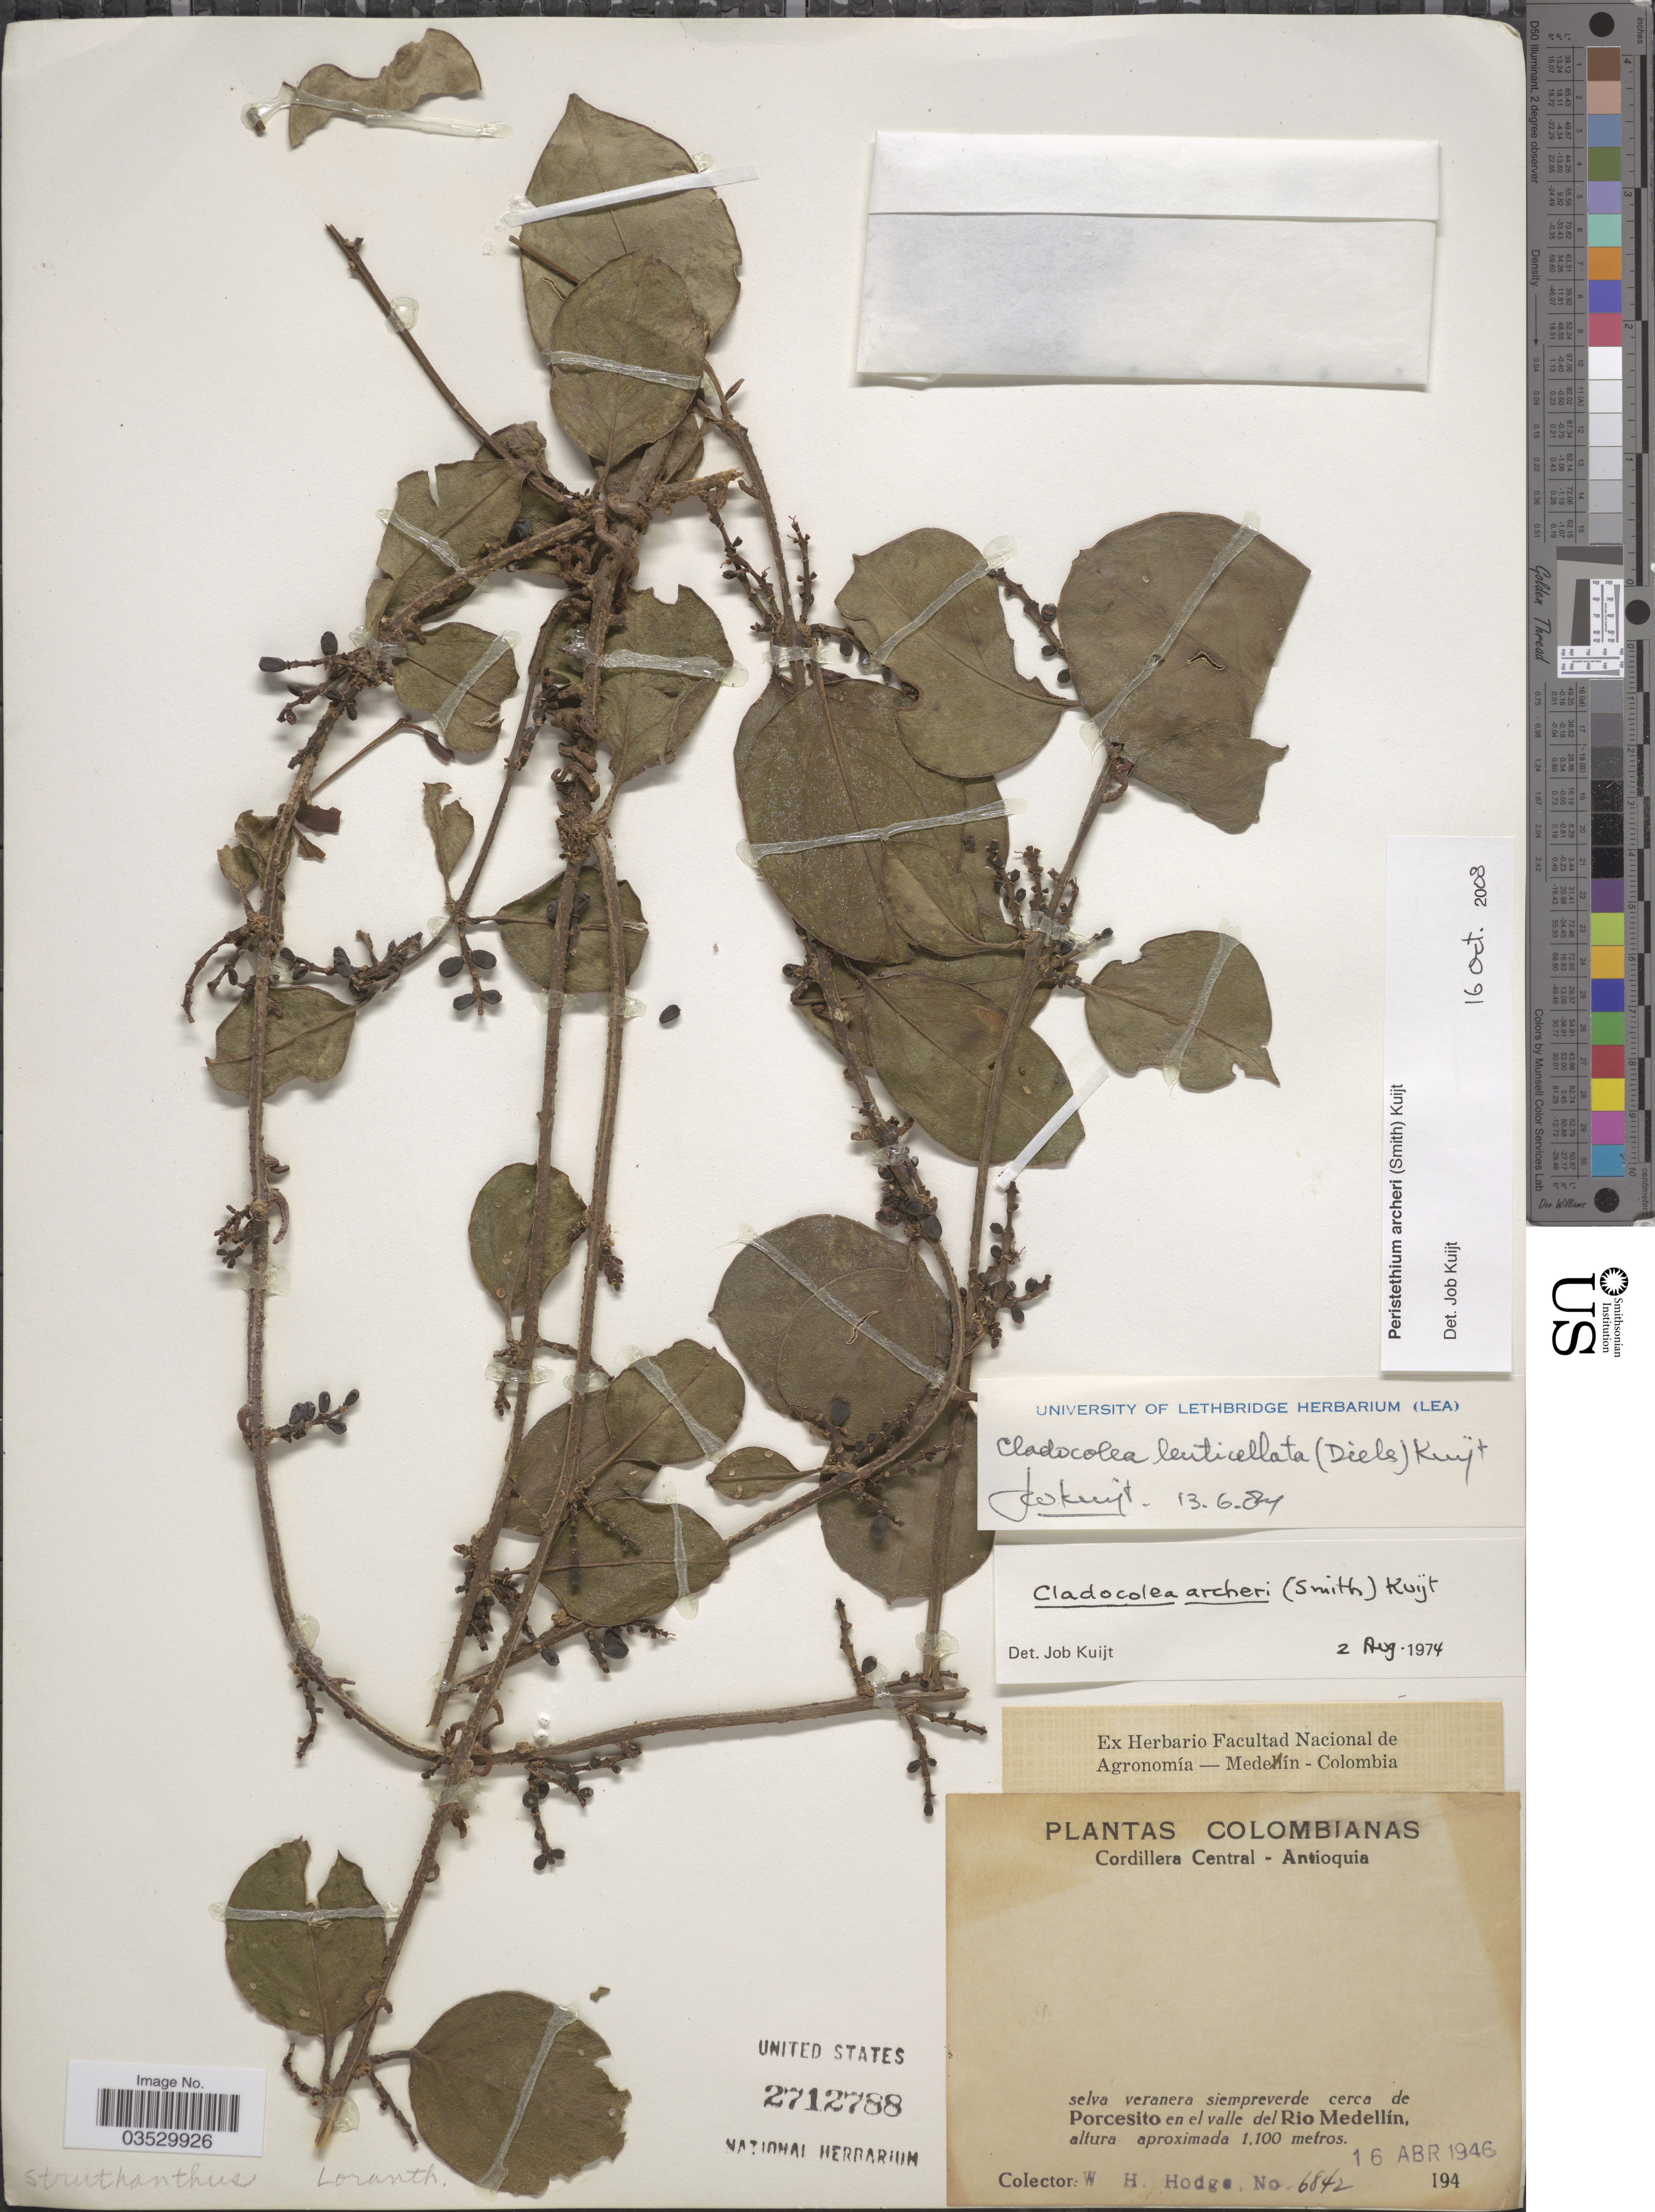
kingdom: Plantae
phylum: Tracheophyta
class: Magnoliopsida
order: Santalales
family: Loranthaceae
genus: Peristethium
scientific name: Peristethium archeri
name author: (A.C. Sm.) Kuijt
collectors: W. Hodge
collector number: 6842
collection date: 1946-04-16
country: Colombia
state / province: Antioquia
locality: Cordillera Central. Selva veranera siempreverde cerca de Porcesito en el valle del Rio Medellín.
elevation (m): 1100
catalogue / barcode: US 2712788